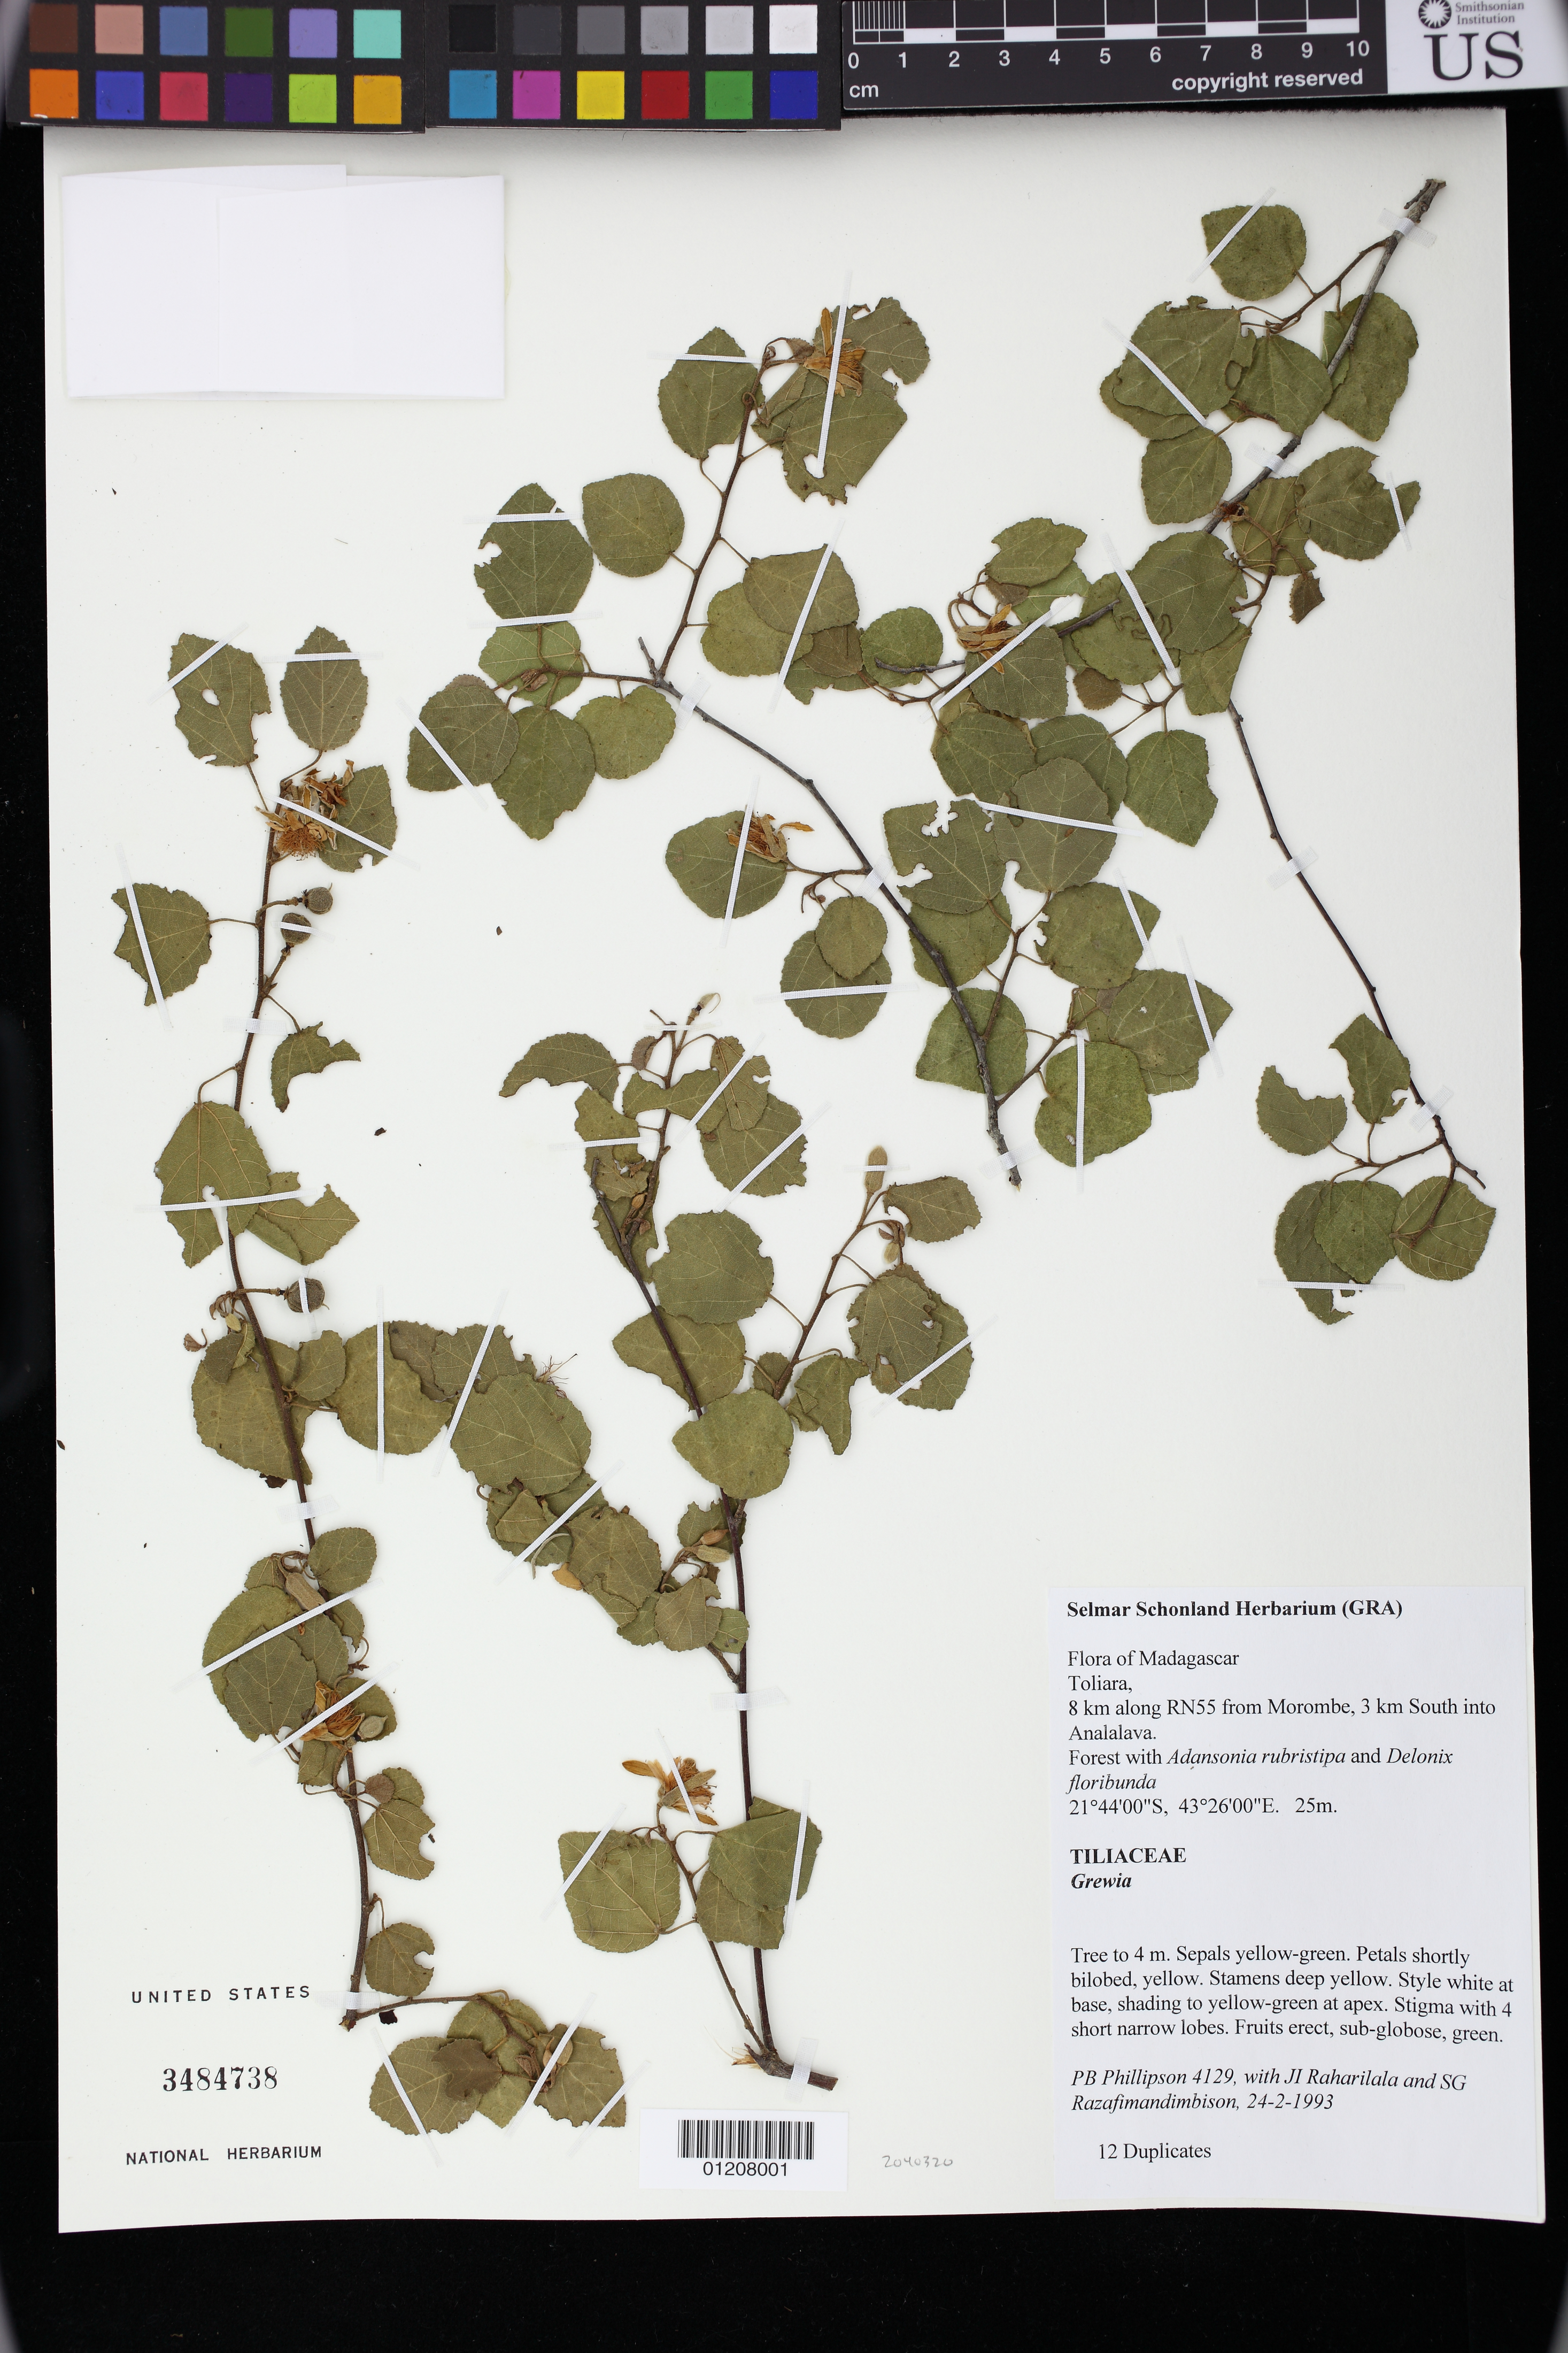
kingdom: Plantae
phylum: Tracheophyta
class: Magnoliopsida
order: Malvales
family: Malvaceae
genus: Grewia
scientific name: Grewia meridionalis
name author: Capuron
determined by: Jourdain-Fievet, L.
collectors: P. B. Phillipson, J. Raharilala & S. Razafimandimbison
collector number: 4129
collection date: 1993-02-24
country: Madagascar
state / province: Atsimo-Andrefana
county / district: Morombe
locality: Toliara: 8 km along RN55 from Morombe, 3 km South into Analalava.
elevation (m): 25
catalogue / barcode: US 3484738